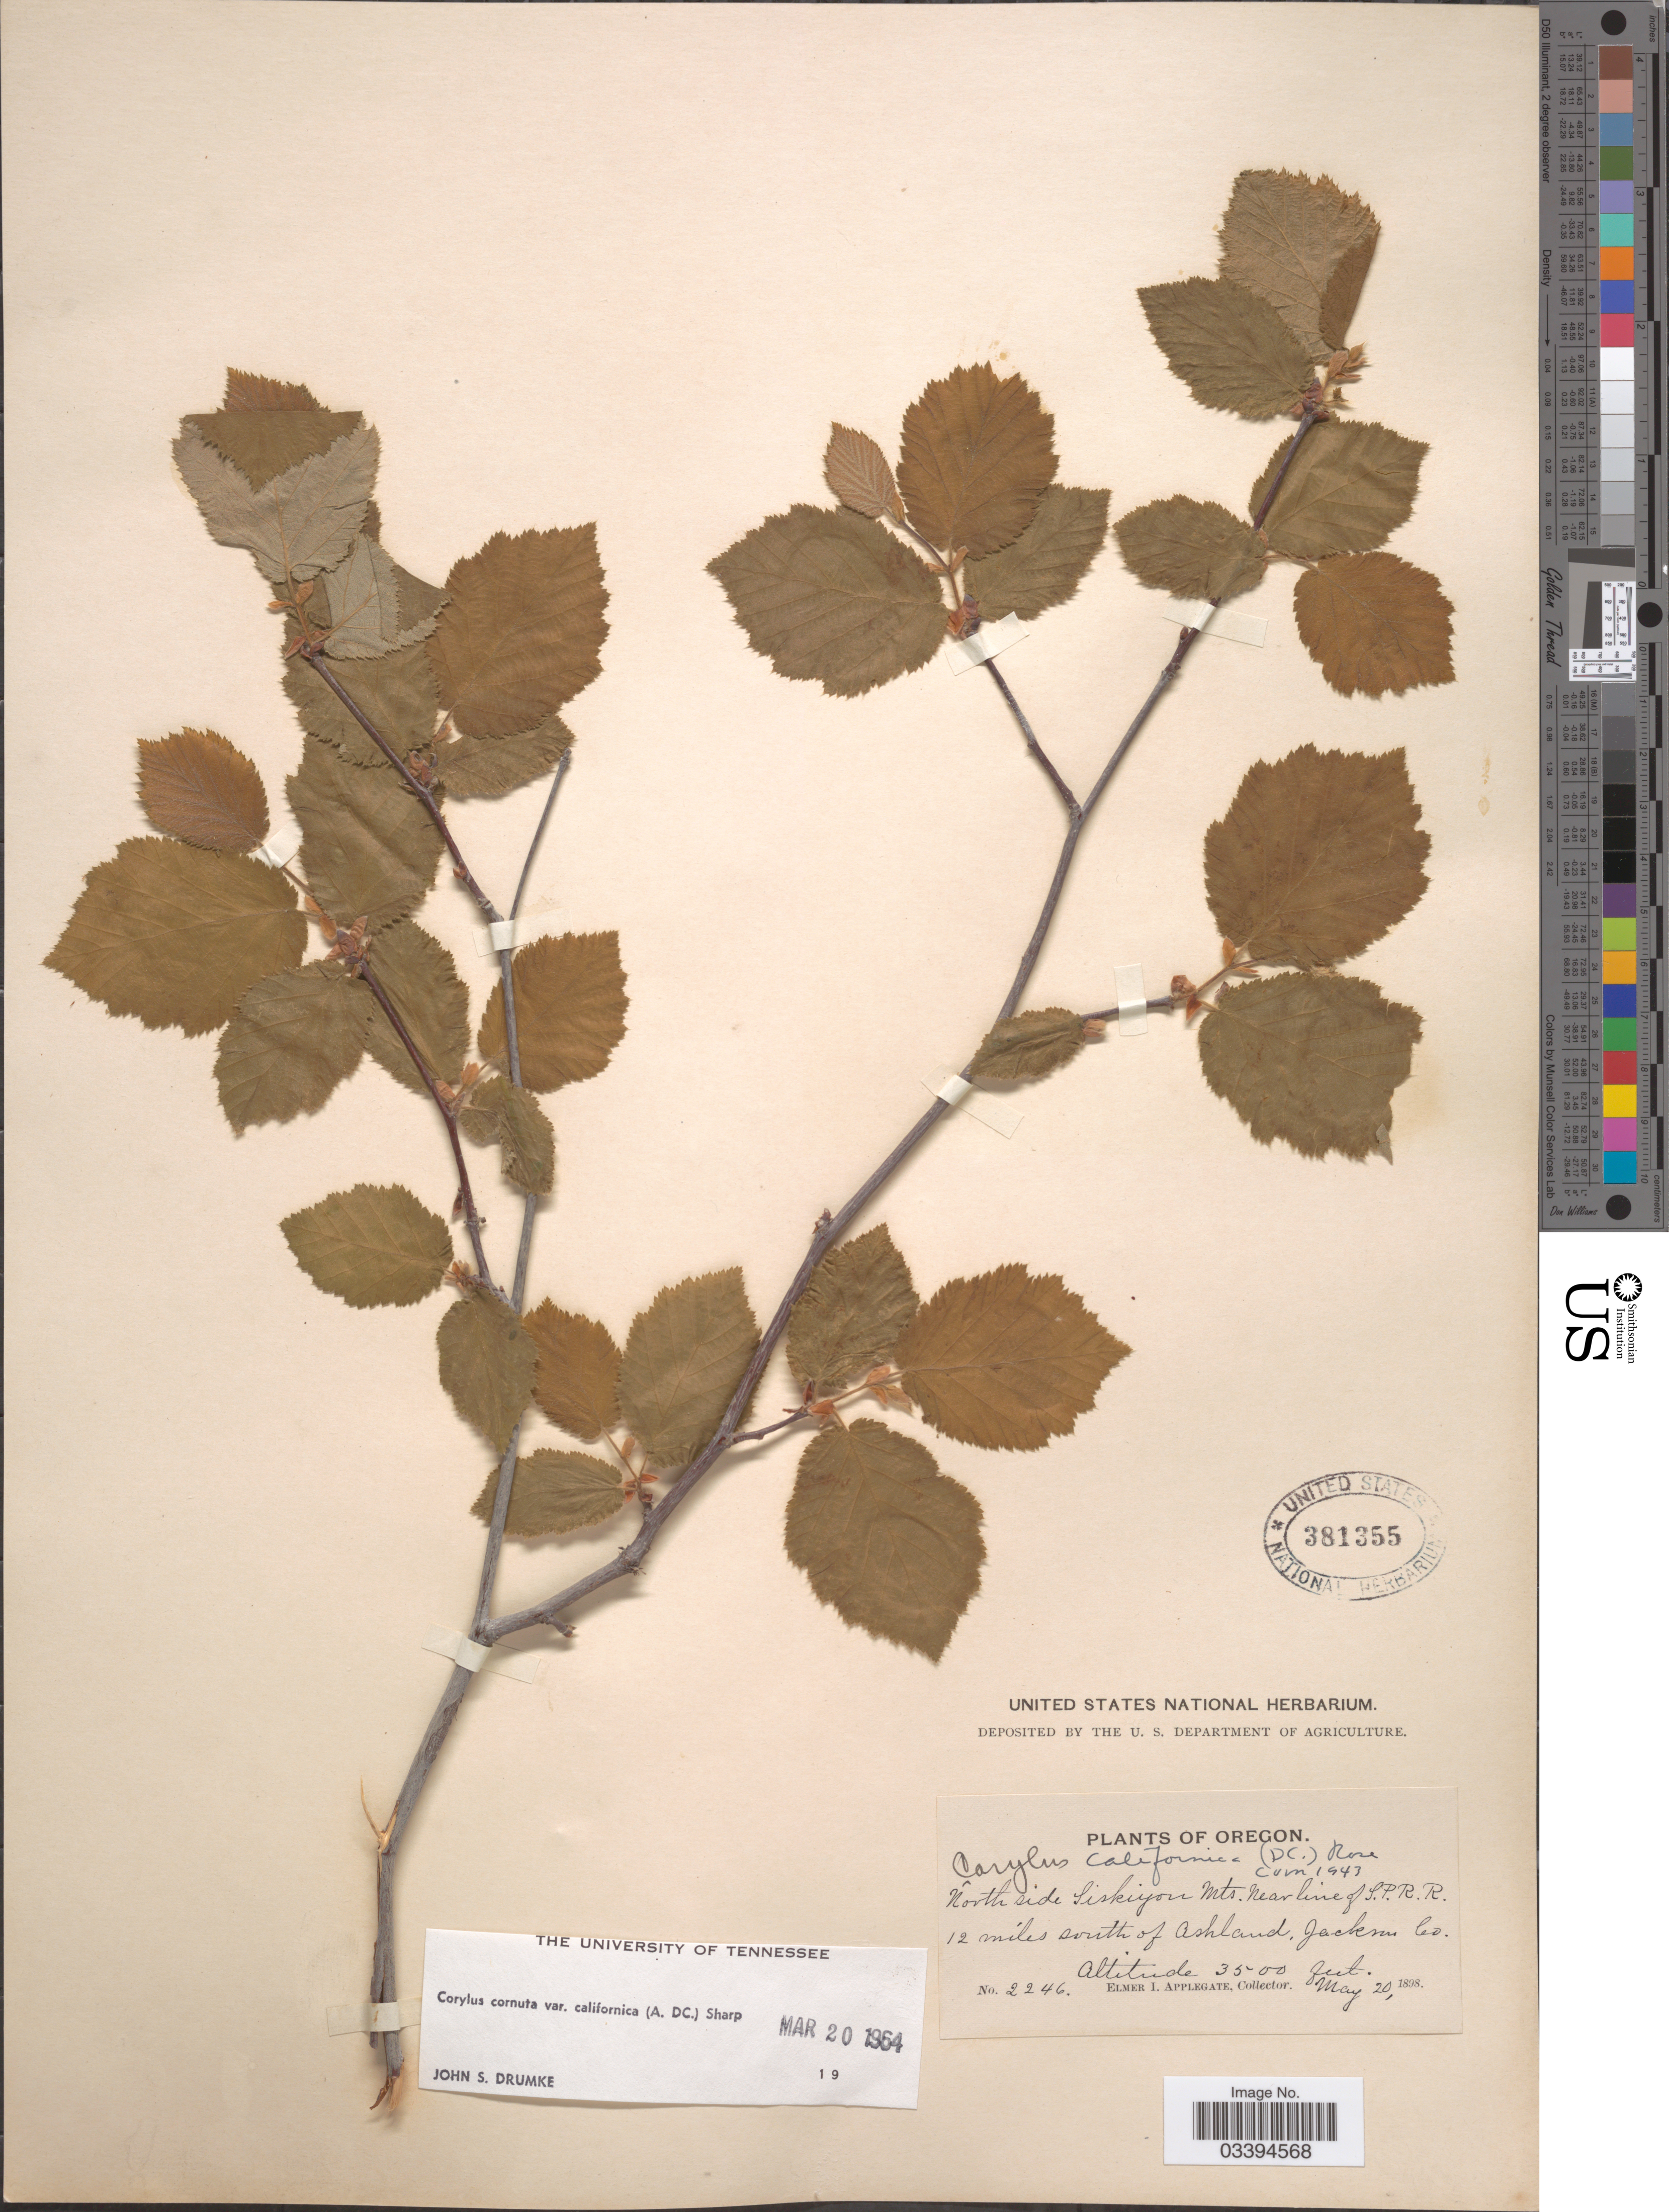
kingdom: Plantae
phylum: Tracheophyta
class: Magnoliopsida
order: Fagales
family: Betulaceae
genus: Corylus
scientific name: Corylus californica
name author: (A. DC.) Rose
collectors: E. I. Applegate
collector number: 2246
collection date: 1898-05-20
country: United States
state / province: Oregon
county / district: Jackson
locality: North side Siskiyou Mts. near line of S.P.R.R. 12 miles south of Ashland, Jackson Co.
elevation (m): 1067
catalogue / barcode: US 381355